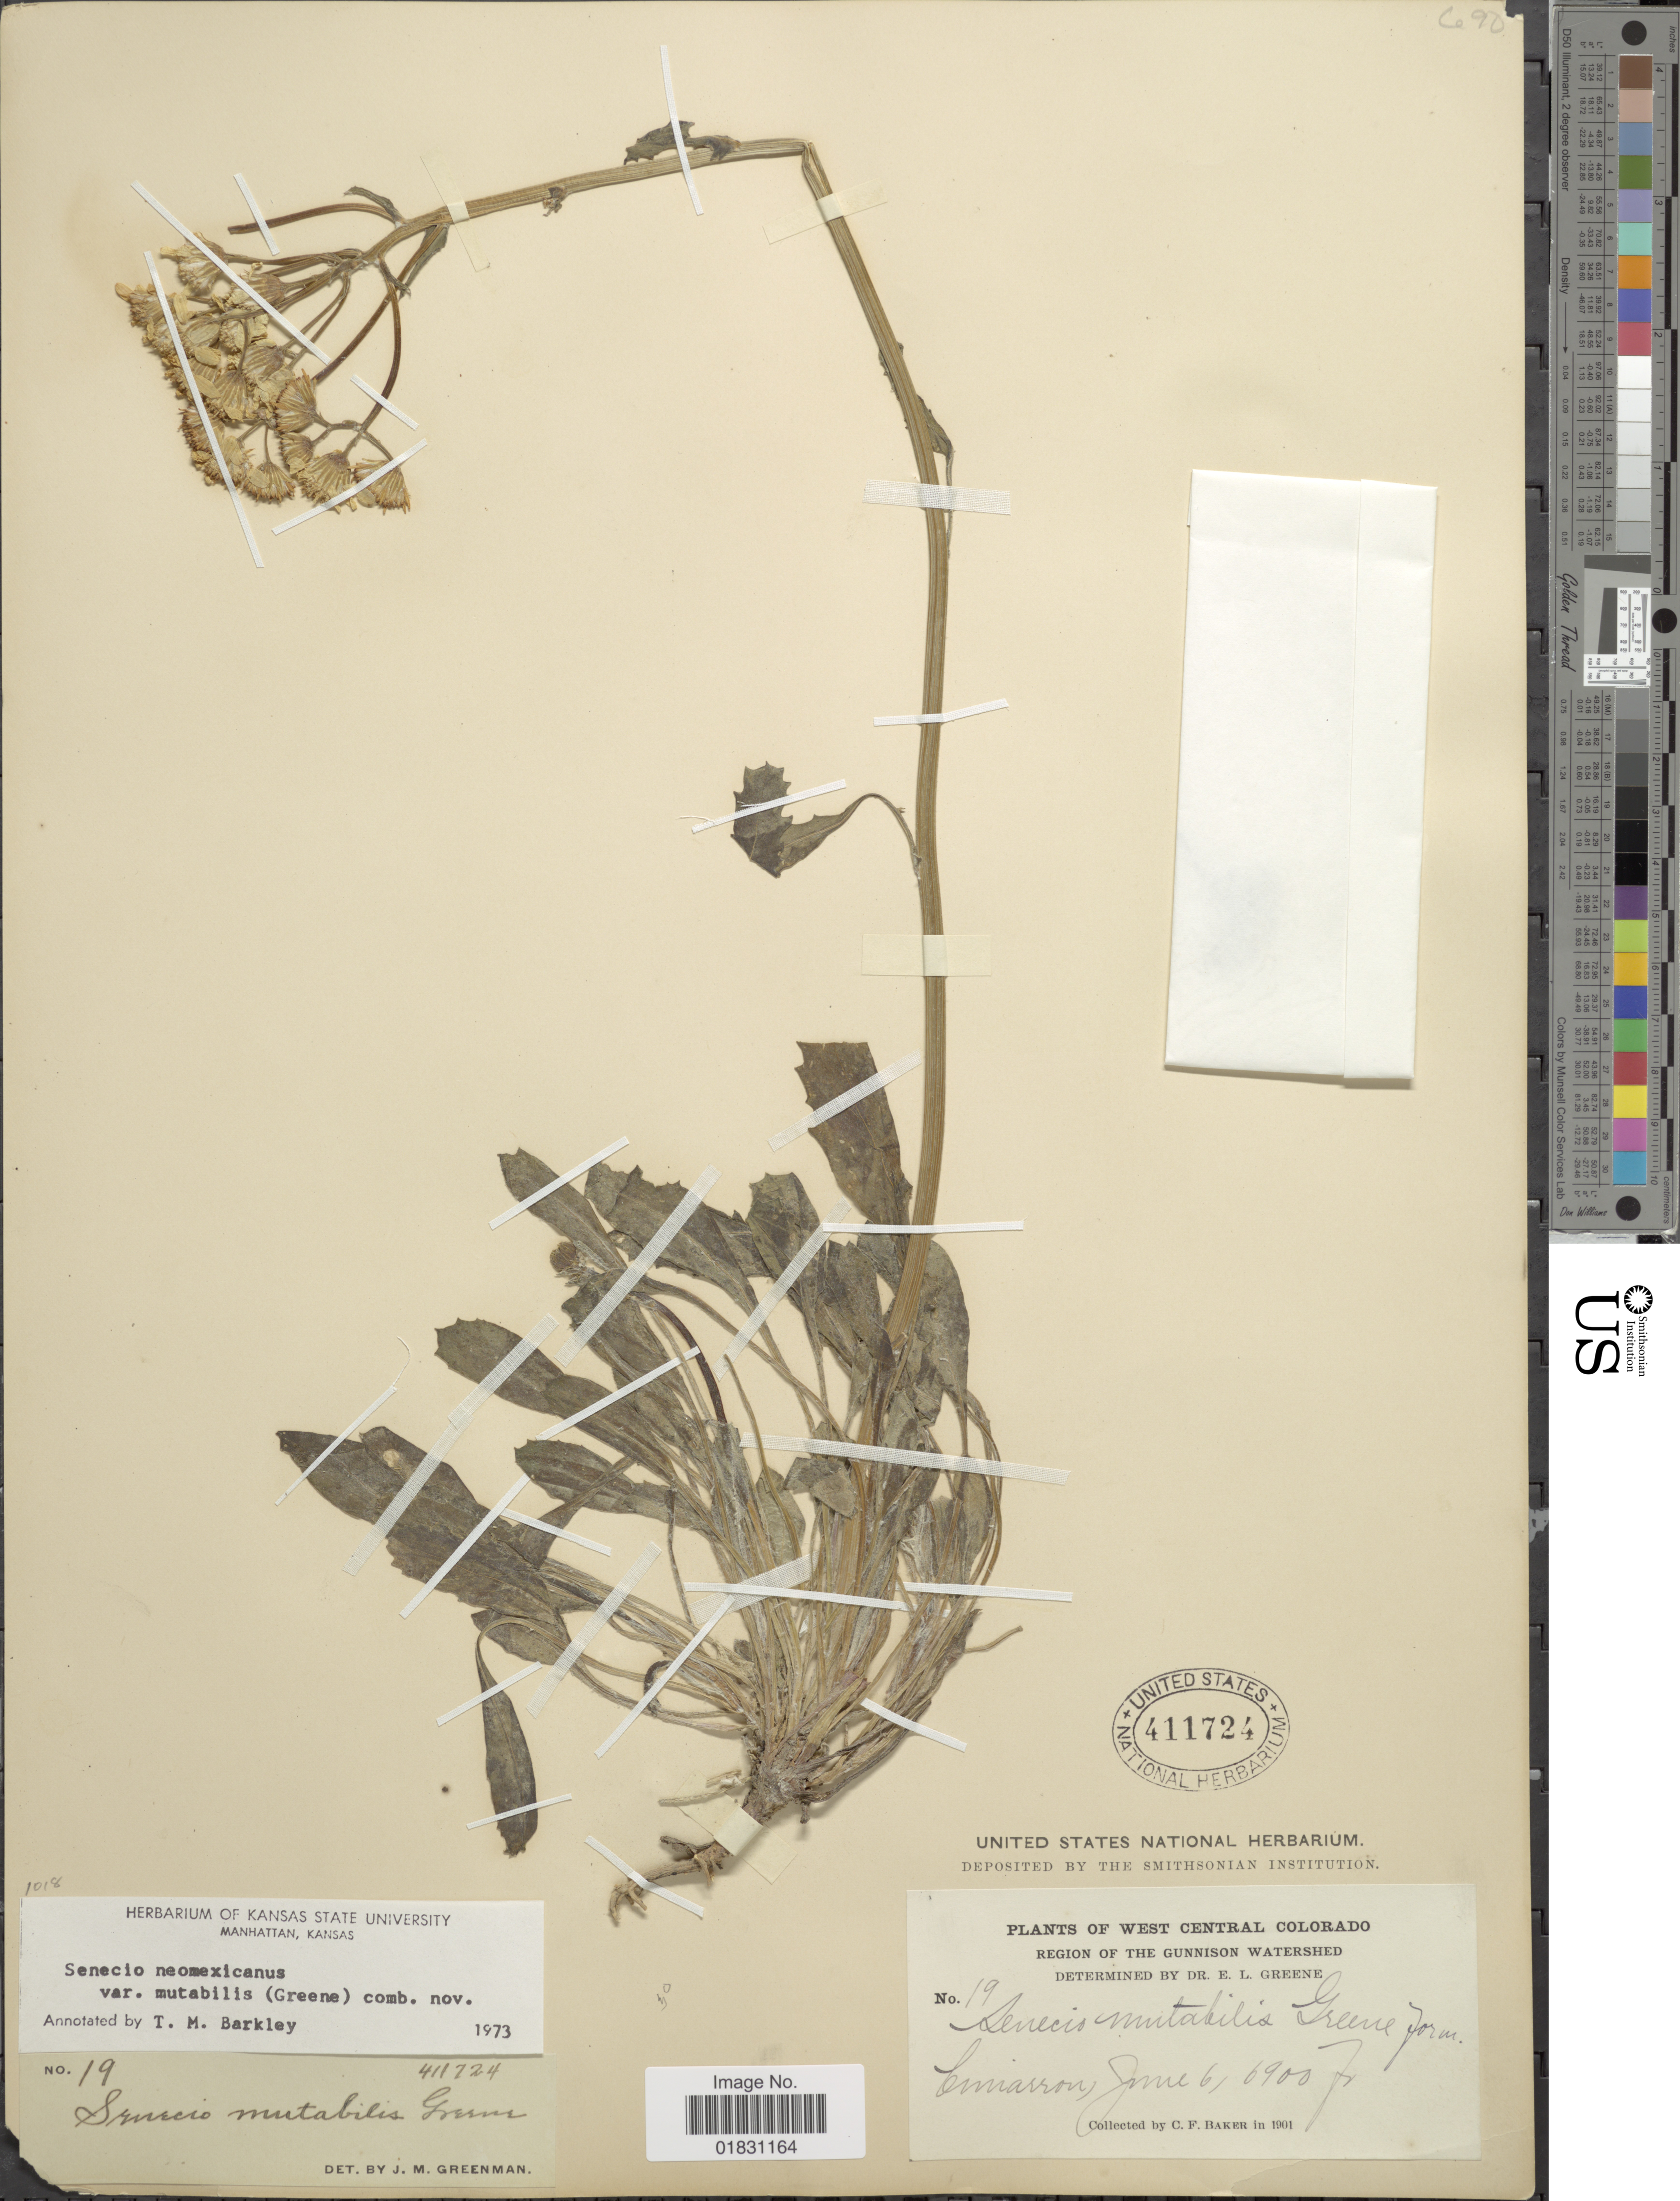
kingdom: Plantae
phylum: Tracheophyta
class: Magnoliopsida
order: Asterales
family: Asteraceae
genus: Packera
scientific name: Packera neomexicana var. mutabilis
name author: (Greene) W.A. Weber & Á. Löve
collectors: C. F. Baker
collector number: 19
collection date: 1901-06-06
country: United States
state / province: Colorado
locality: West Central Colorado, Region of the Gunnison Watershed, Cimarron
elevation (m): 2103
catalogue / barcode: US 411724